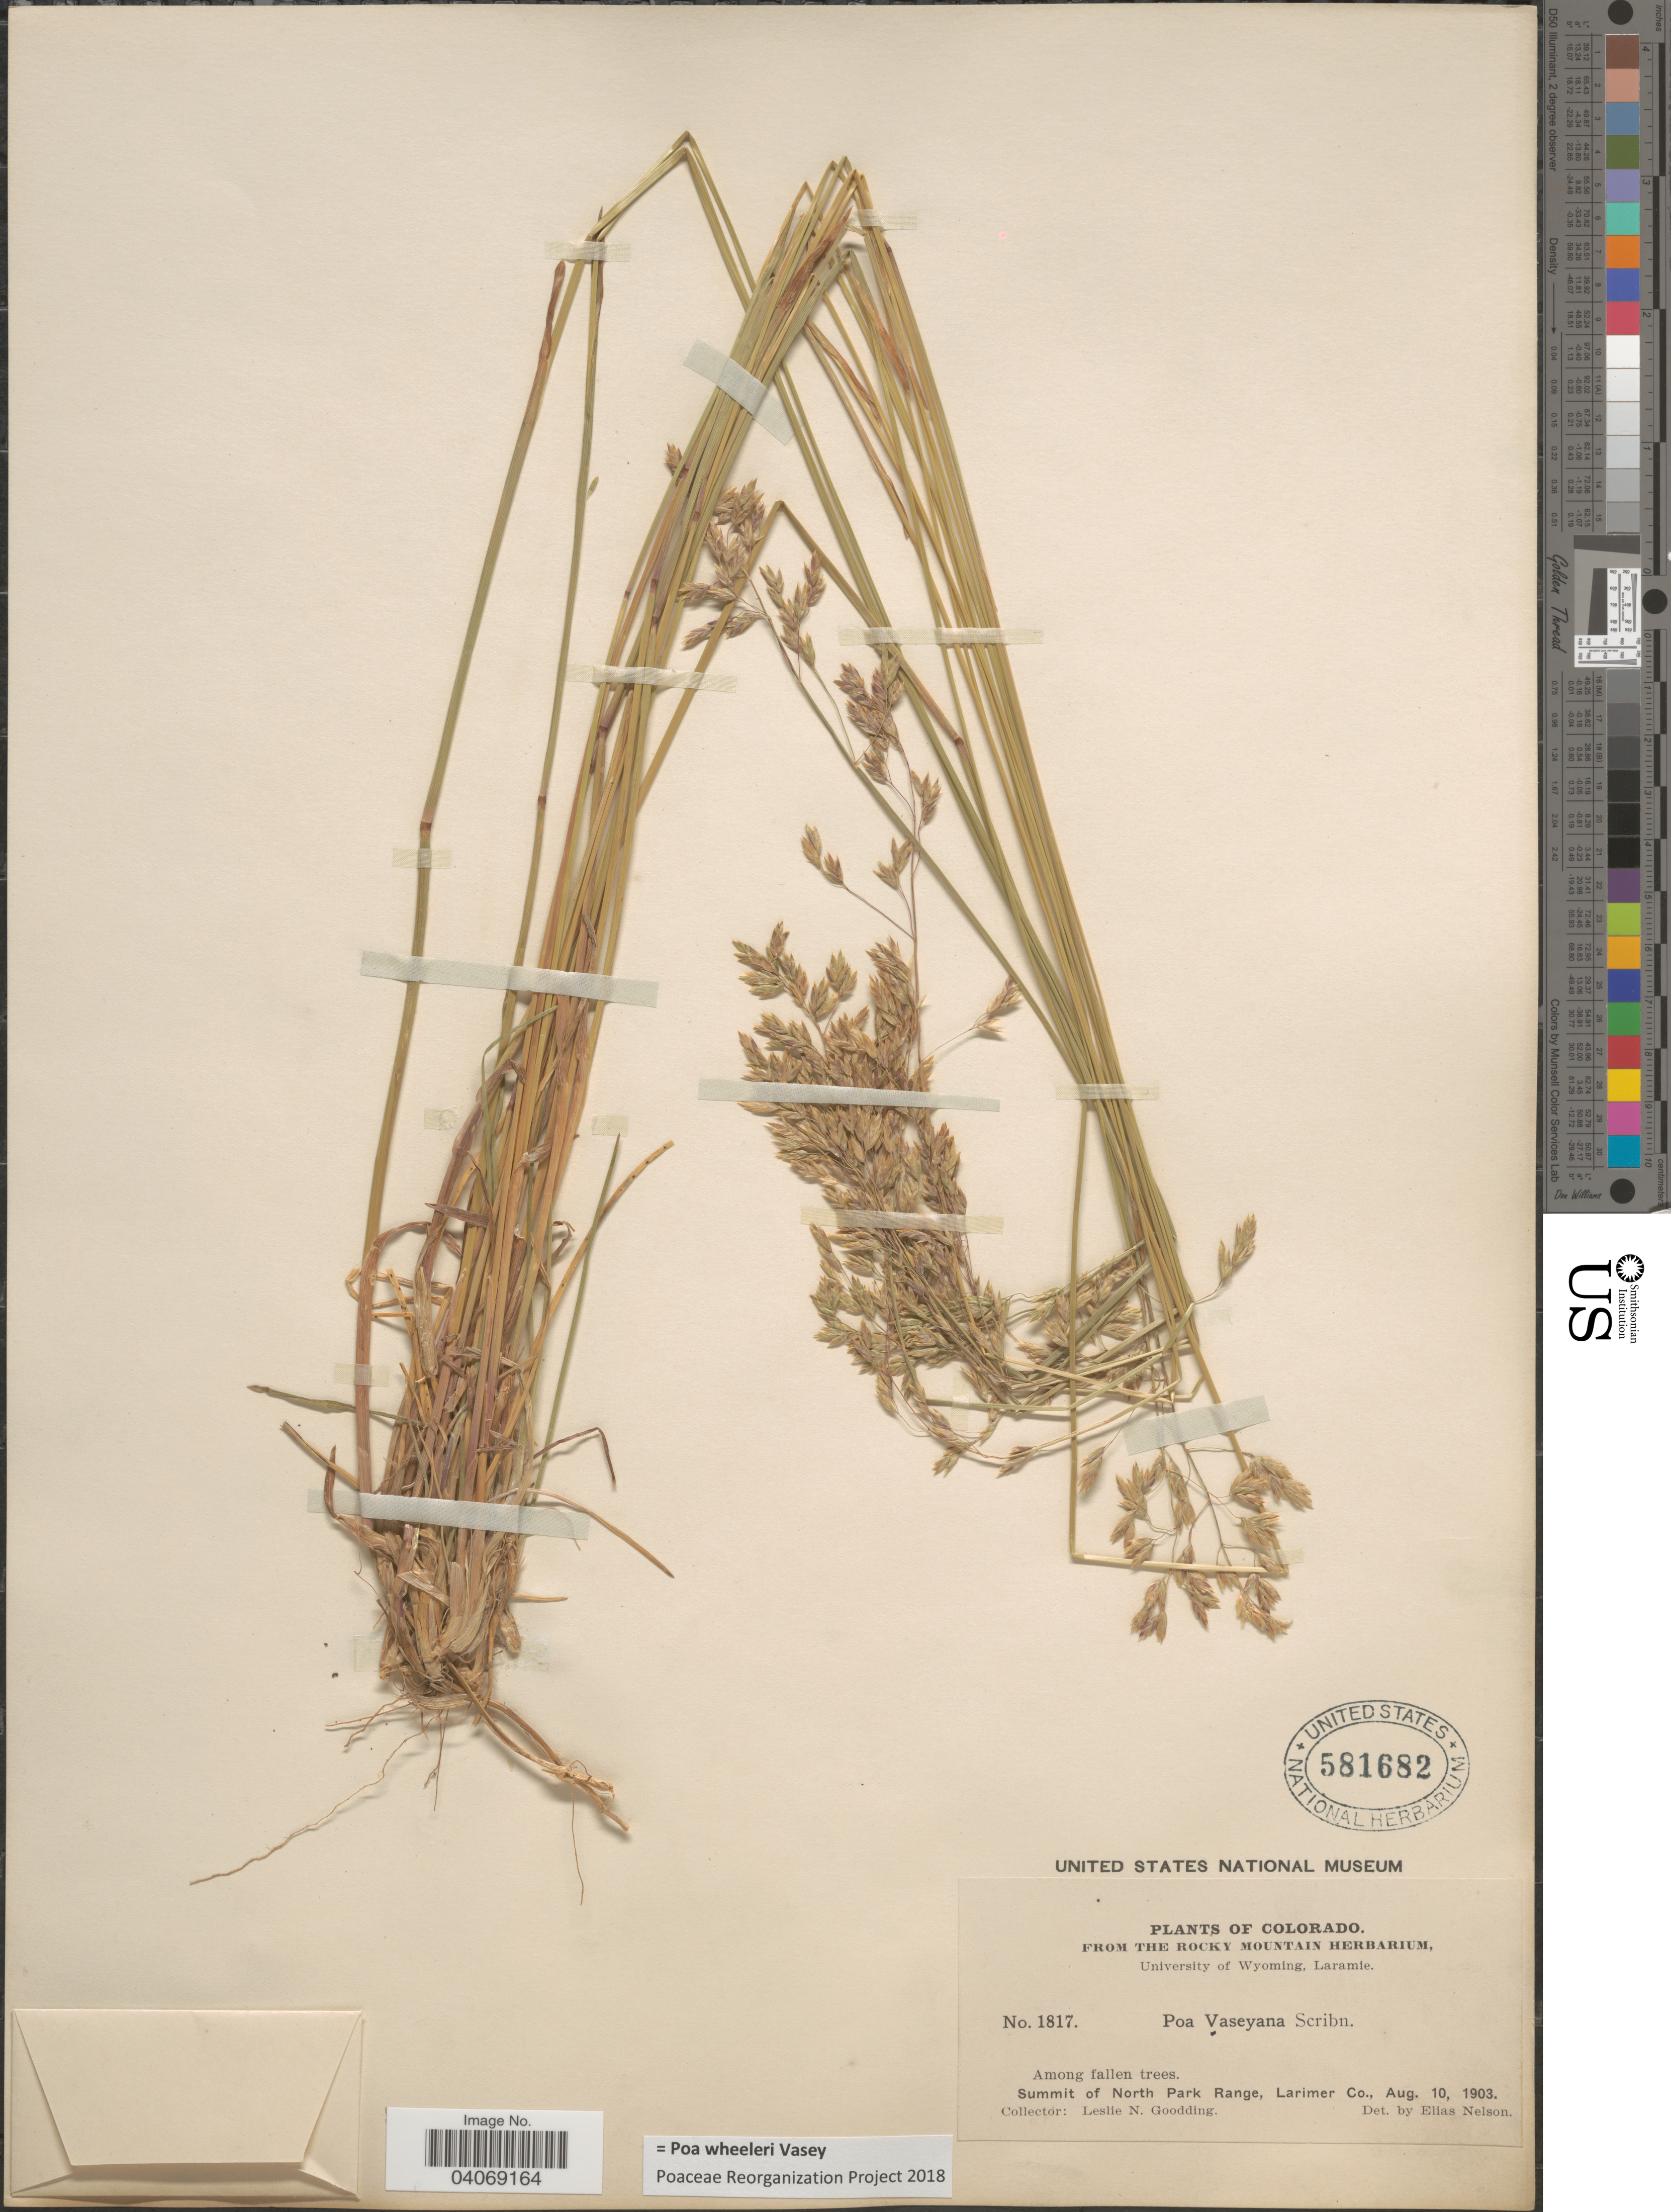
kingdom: Plantae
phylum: Tracheophyta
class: Liliopsida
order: Poales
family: Poaceae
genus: Poa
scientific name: Poa wheeleri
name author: Vasey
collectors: L. N. Goodding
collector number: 1817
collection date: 1903-08-10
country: United States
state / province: Colorado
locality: Among fallen trees. Summit of North Park Range, Larimer Co.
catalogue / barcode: US 581682